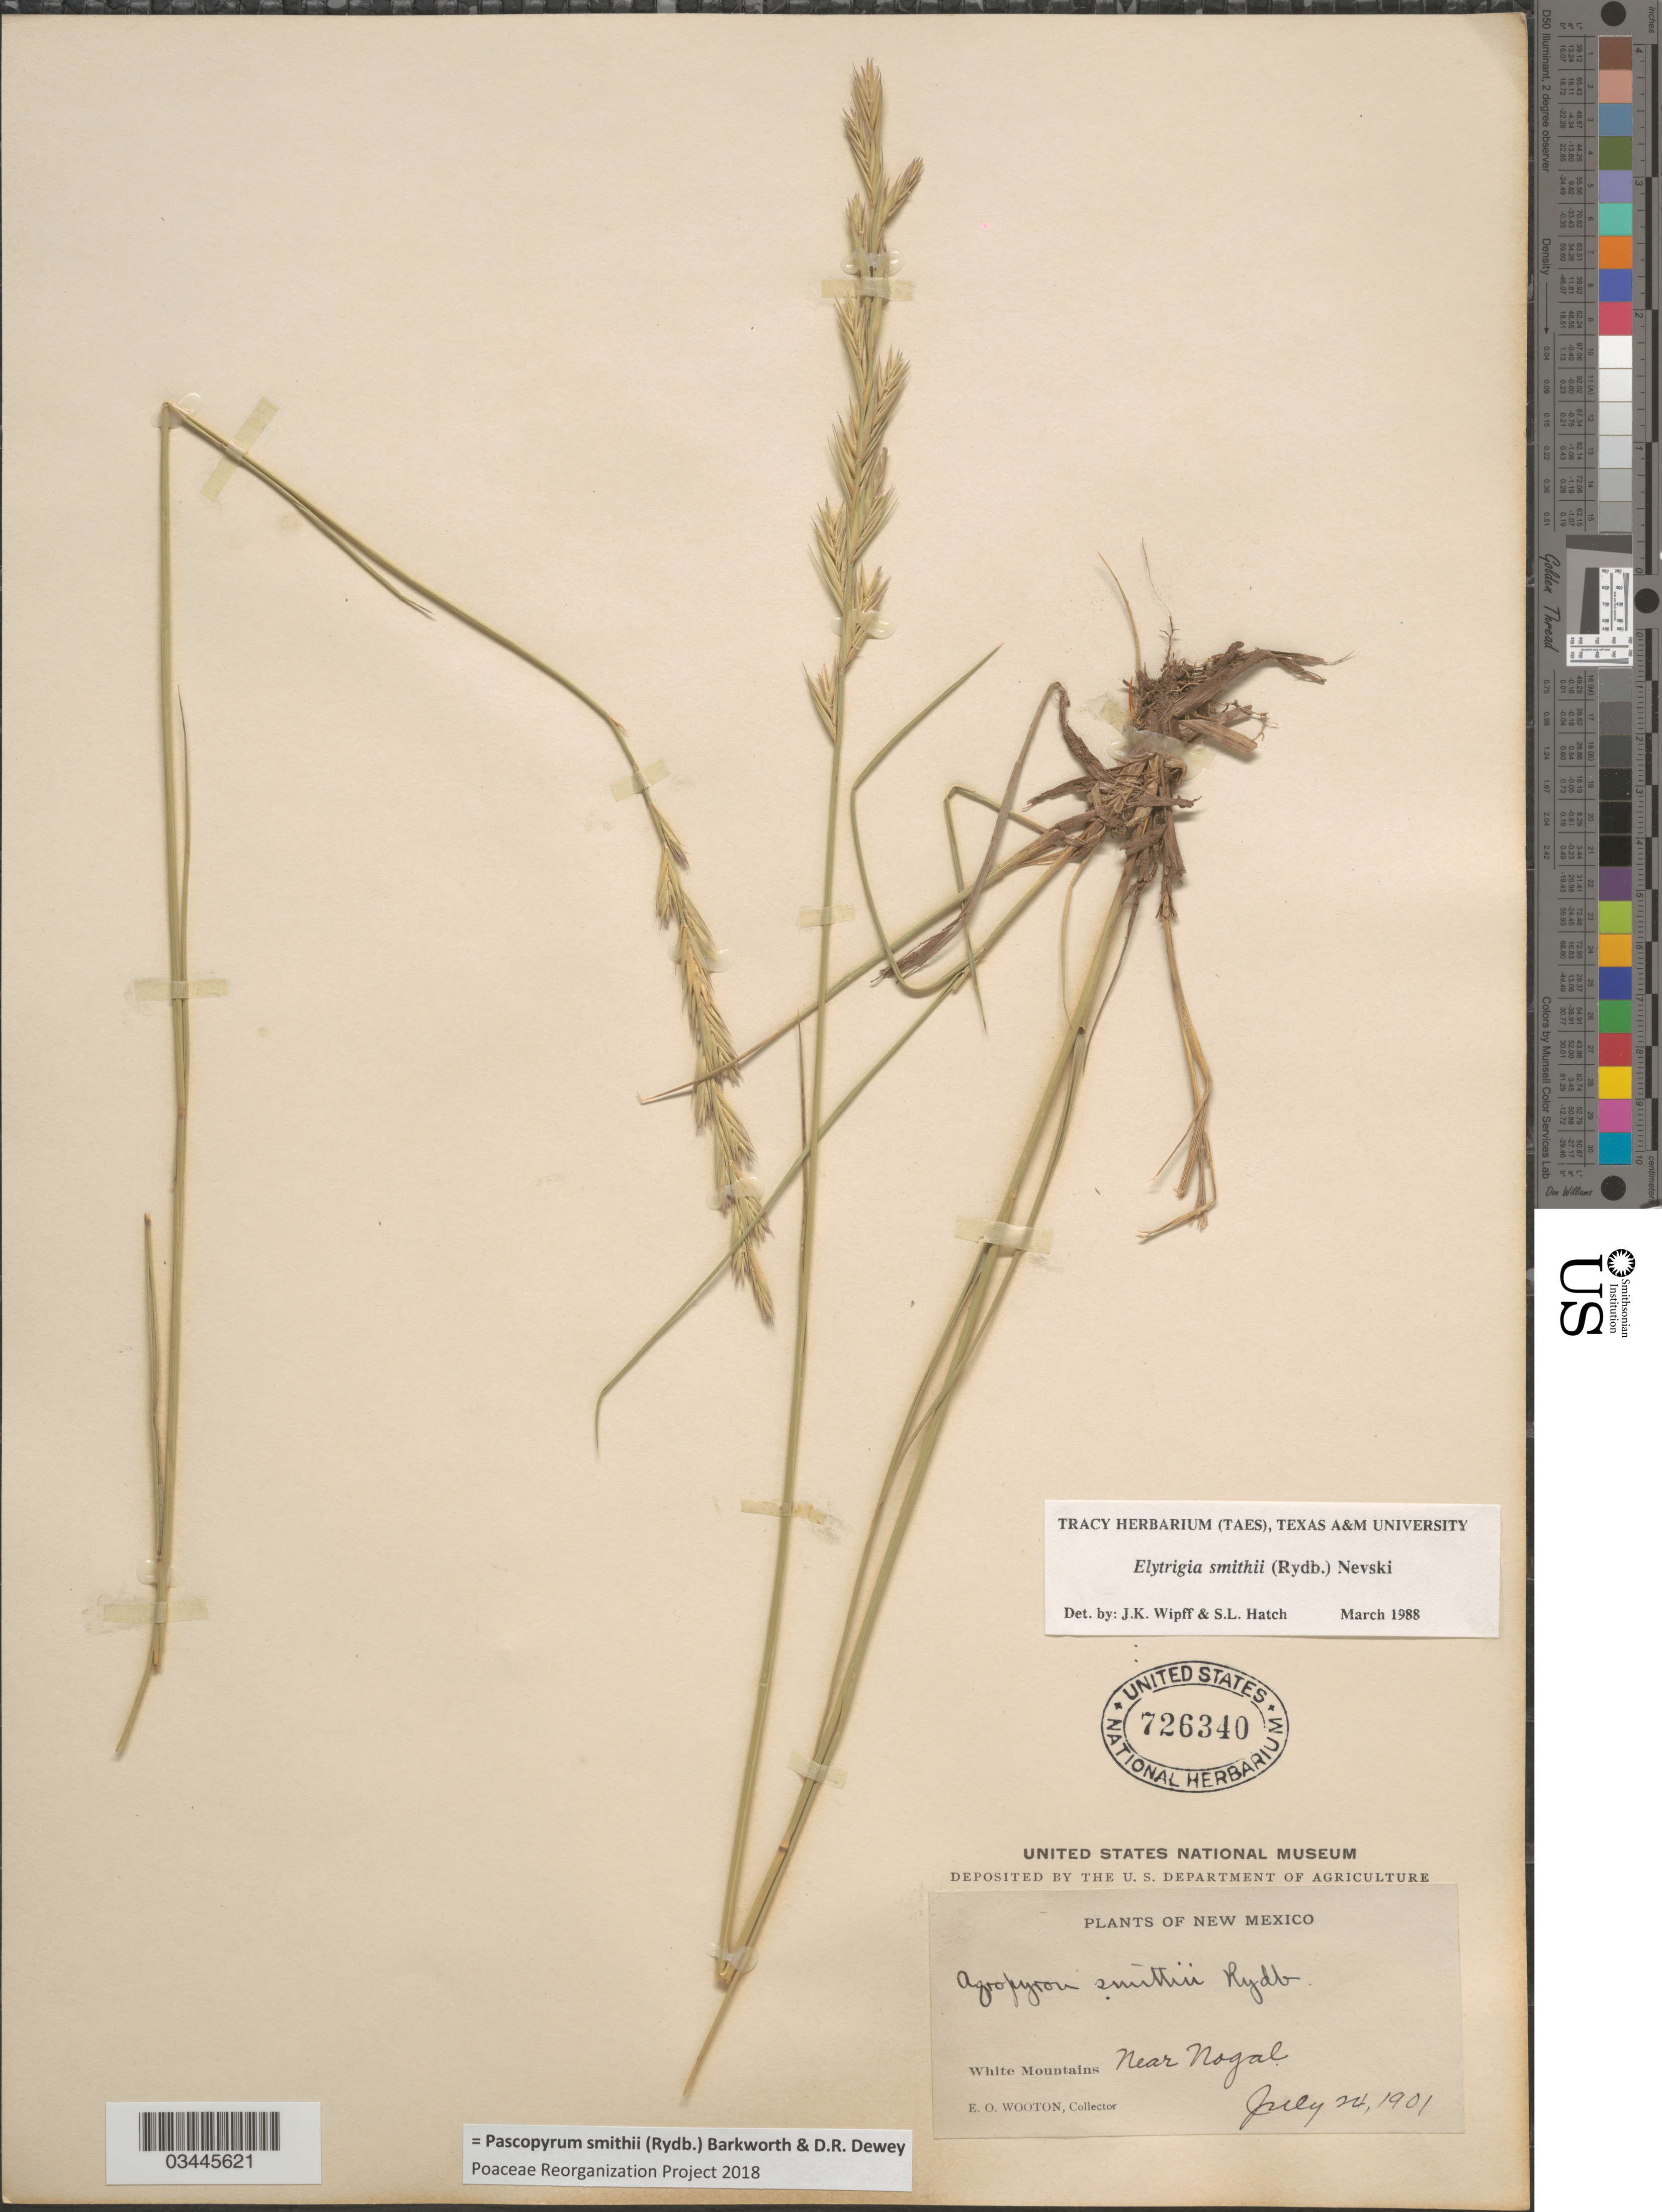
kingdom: Plantae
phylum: Tracheophyta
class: Liliopsida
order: Poales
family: Poaceae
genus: Pascopyrum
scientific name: Pascopyrum smithii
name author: (Rydb.) Barkworth & Dewey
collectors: E. O. Wooton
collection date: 1901-07-24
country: United States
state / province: New Mexico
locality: White Mountains. Near Nogal.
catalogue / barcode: US 726340